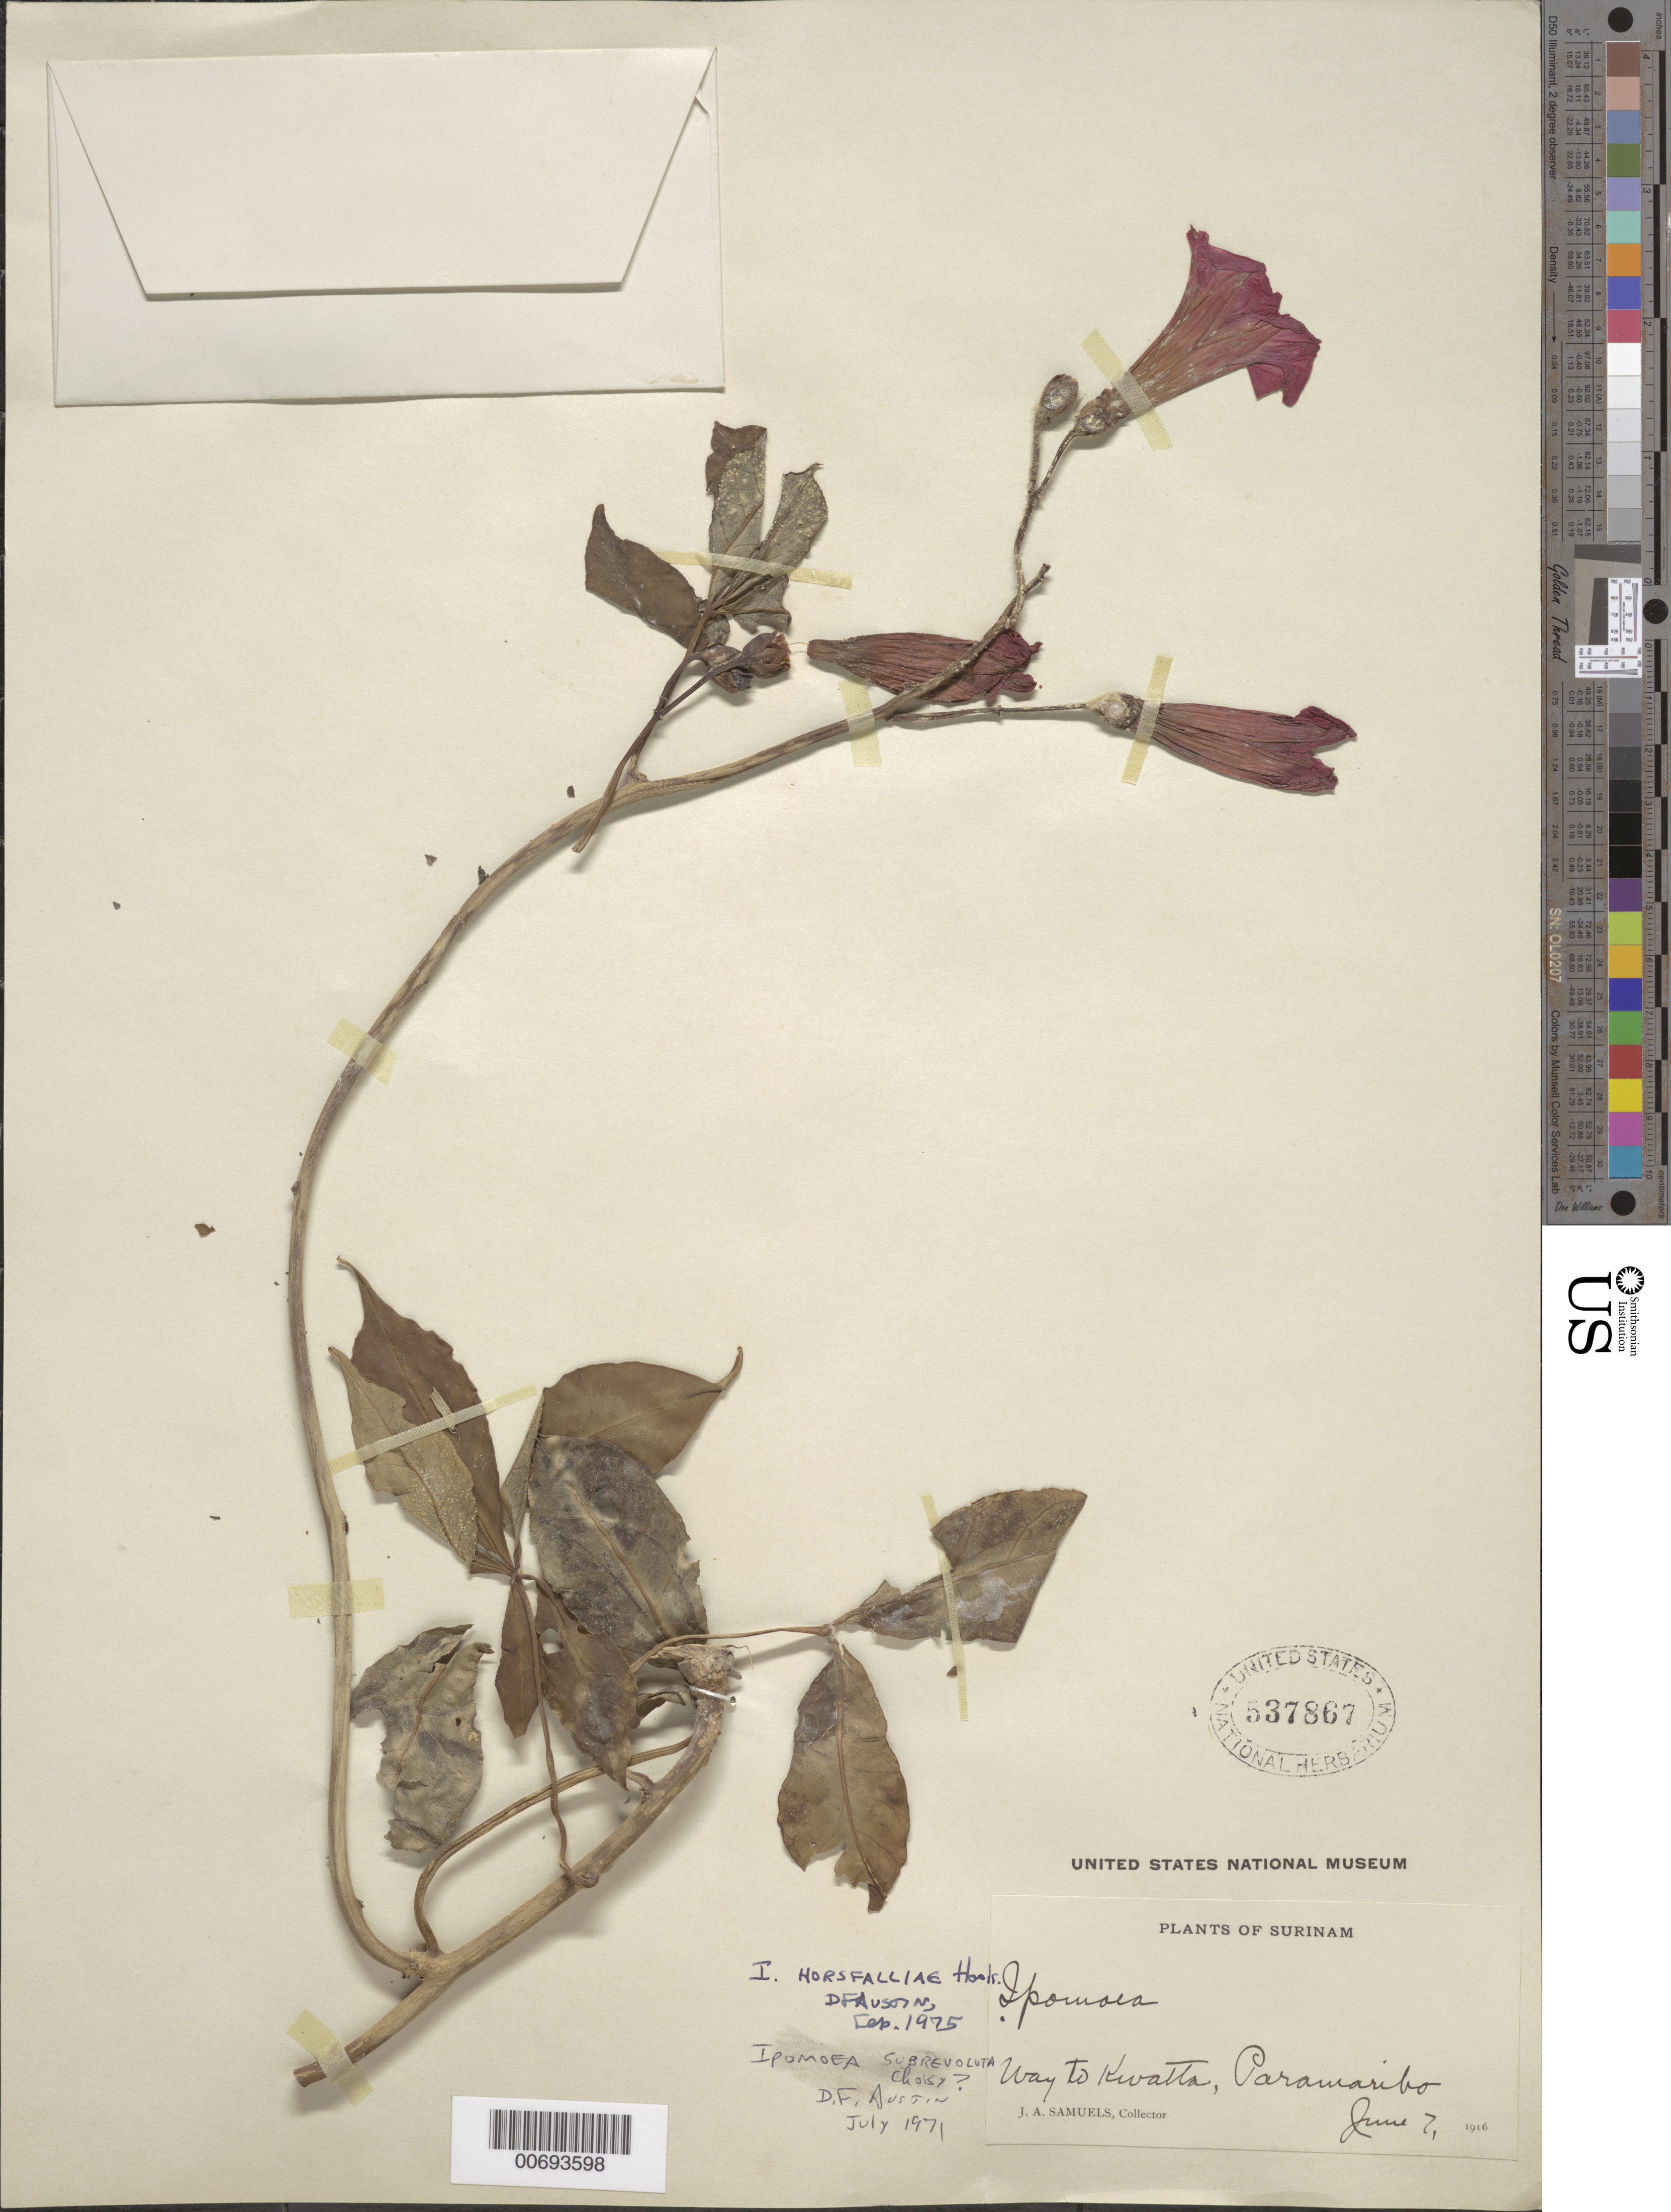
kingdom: Plantae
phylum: Tracheophyta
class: Magnoliopsida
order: Solanales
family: Convolvulaceae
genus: Ipomoea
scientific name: Ipomoea horsfalliae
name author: Hook.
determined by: Austin, D. F.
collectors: J. A. Samuels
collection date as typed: Jun-16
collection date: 1916-06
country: Suriname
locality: Paramaribo, way to Kwatta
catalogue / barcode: US 537867